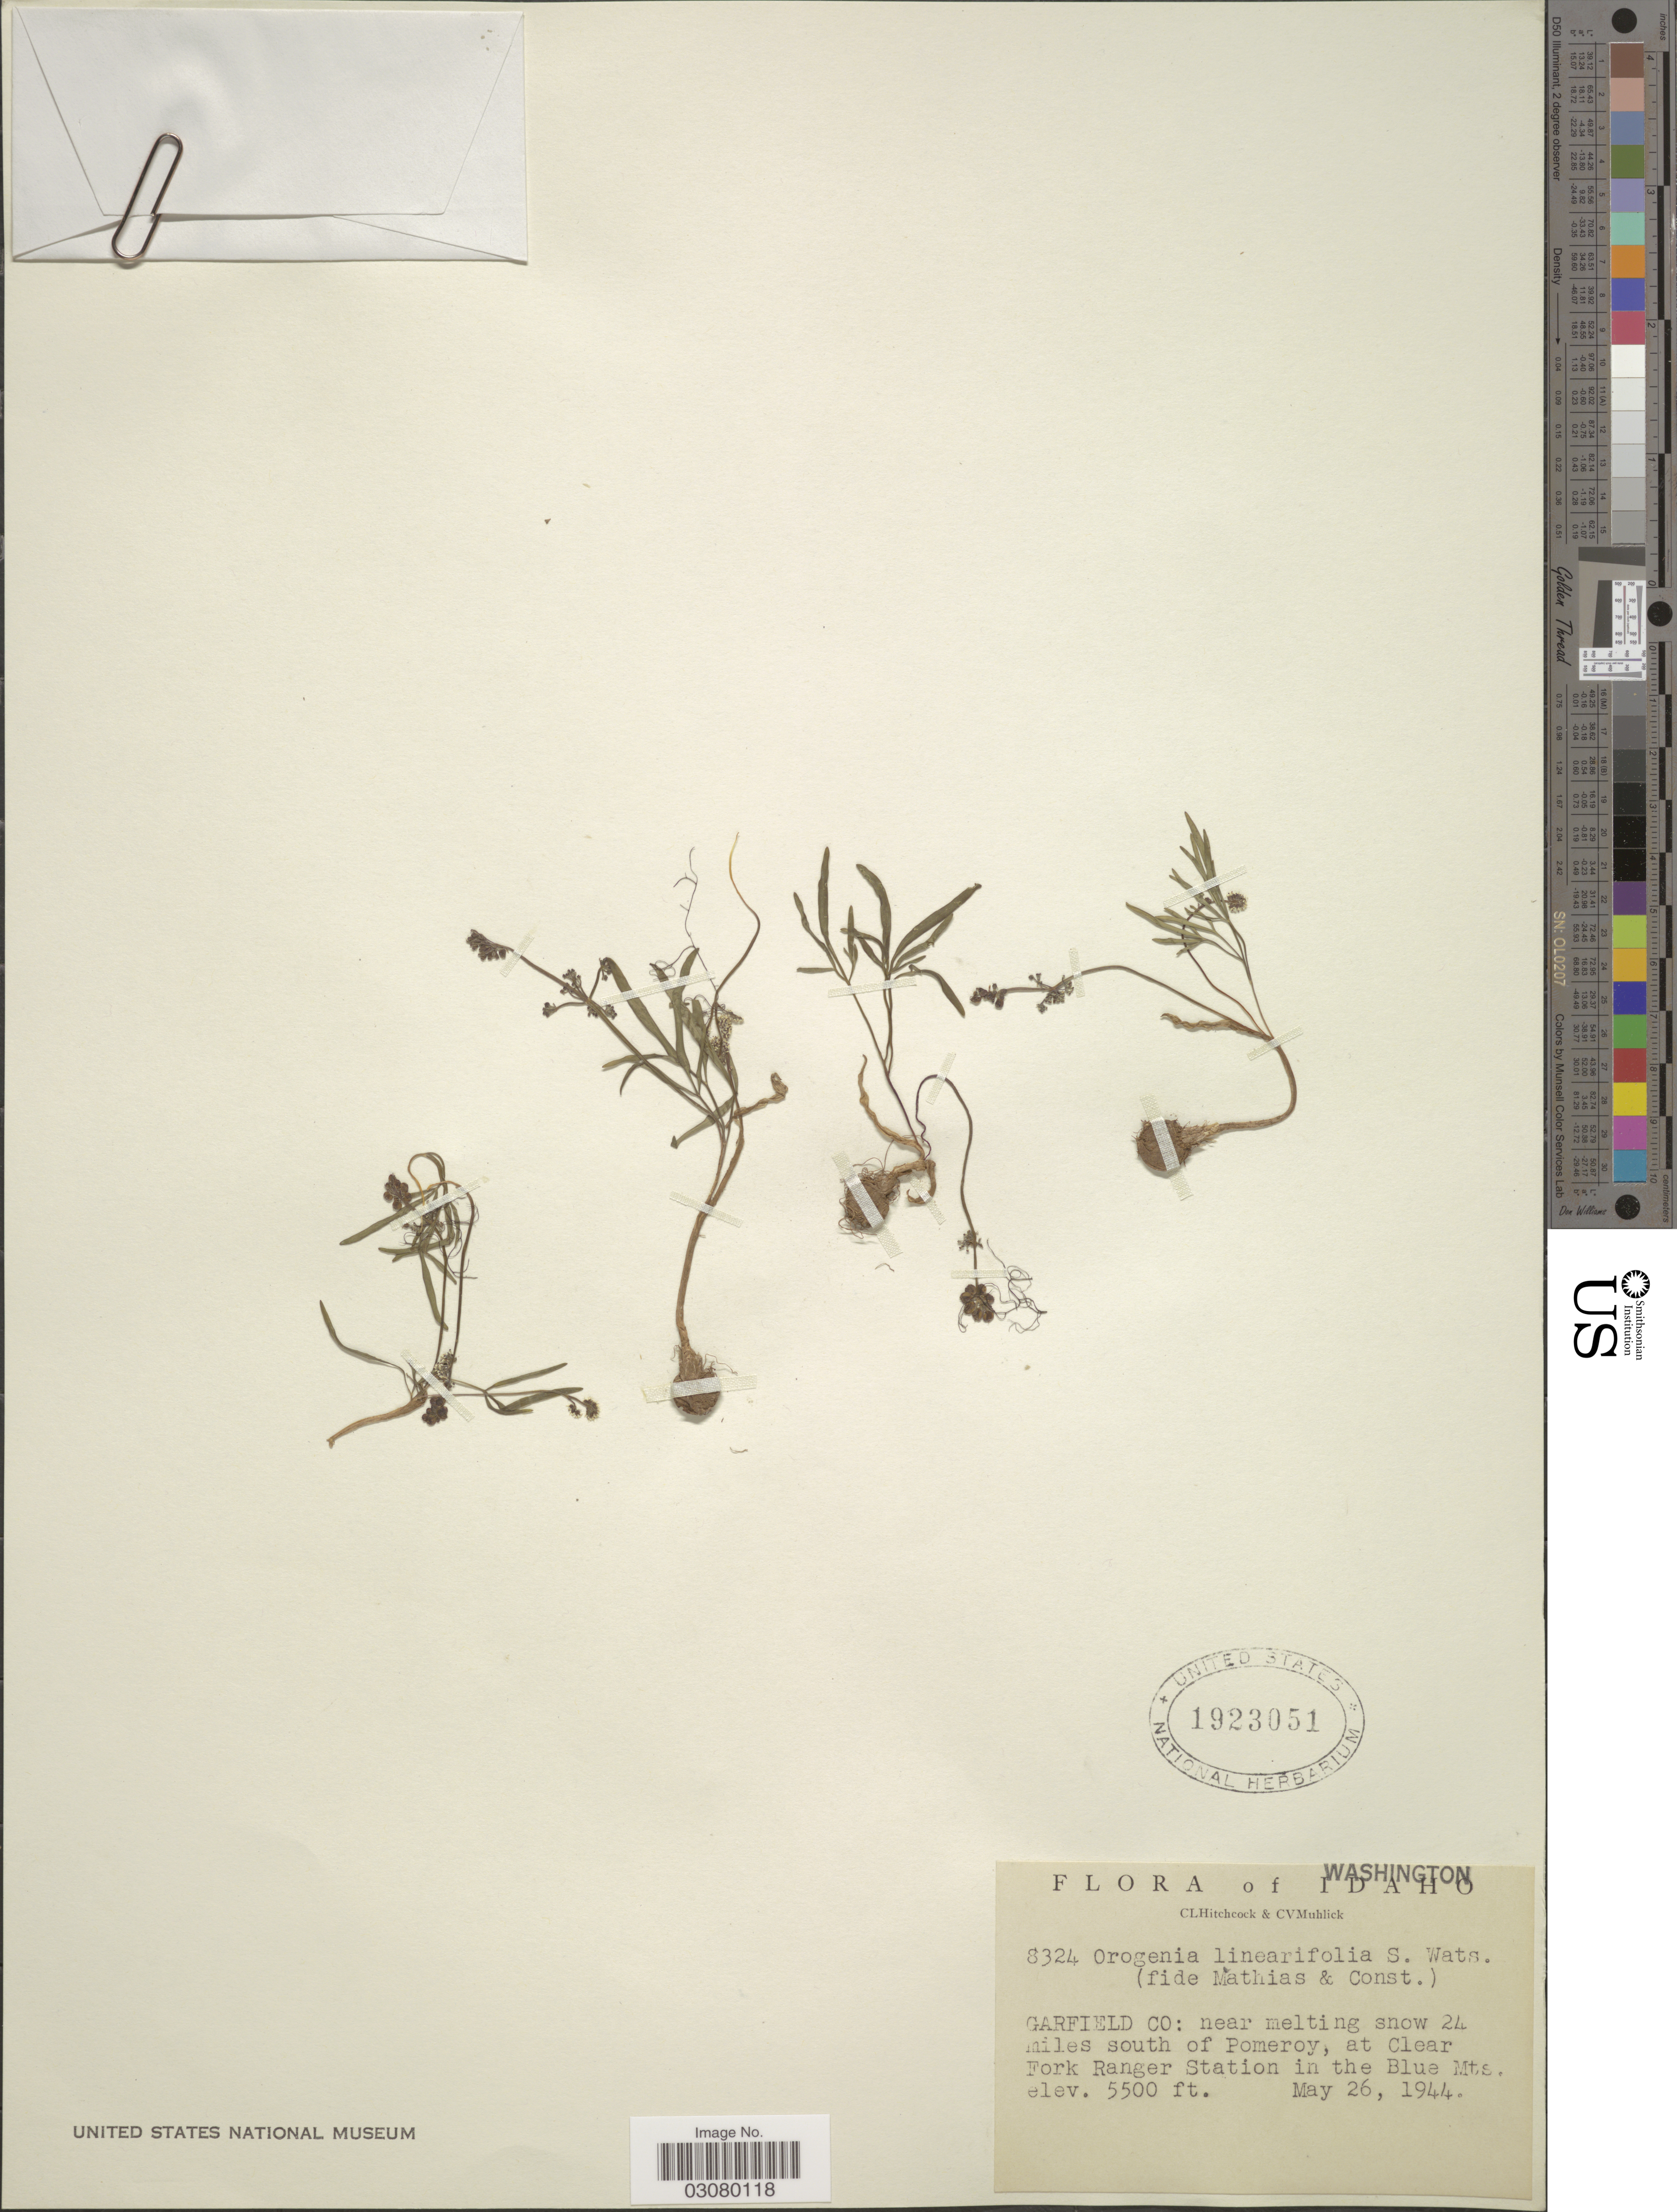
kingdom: Plantae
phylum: Tracheophyta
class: Magnoliopsida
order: Apiales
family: Apiaceae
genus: Orogenia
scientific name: Orogenia linearifolia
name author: S. Watson in C. King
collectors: C. L. Hitchcock & C. V. Muhlick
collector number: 8324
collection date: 1944-05-26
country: United States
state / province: Washington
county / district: Garfield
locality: Garfield Co: near melting snow 24 miles south of Pomeroy, at Clear Fork Ranger Station in the blue Mts.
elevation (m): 1676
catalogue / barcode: US 1923051